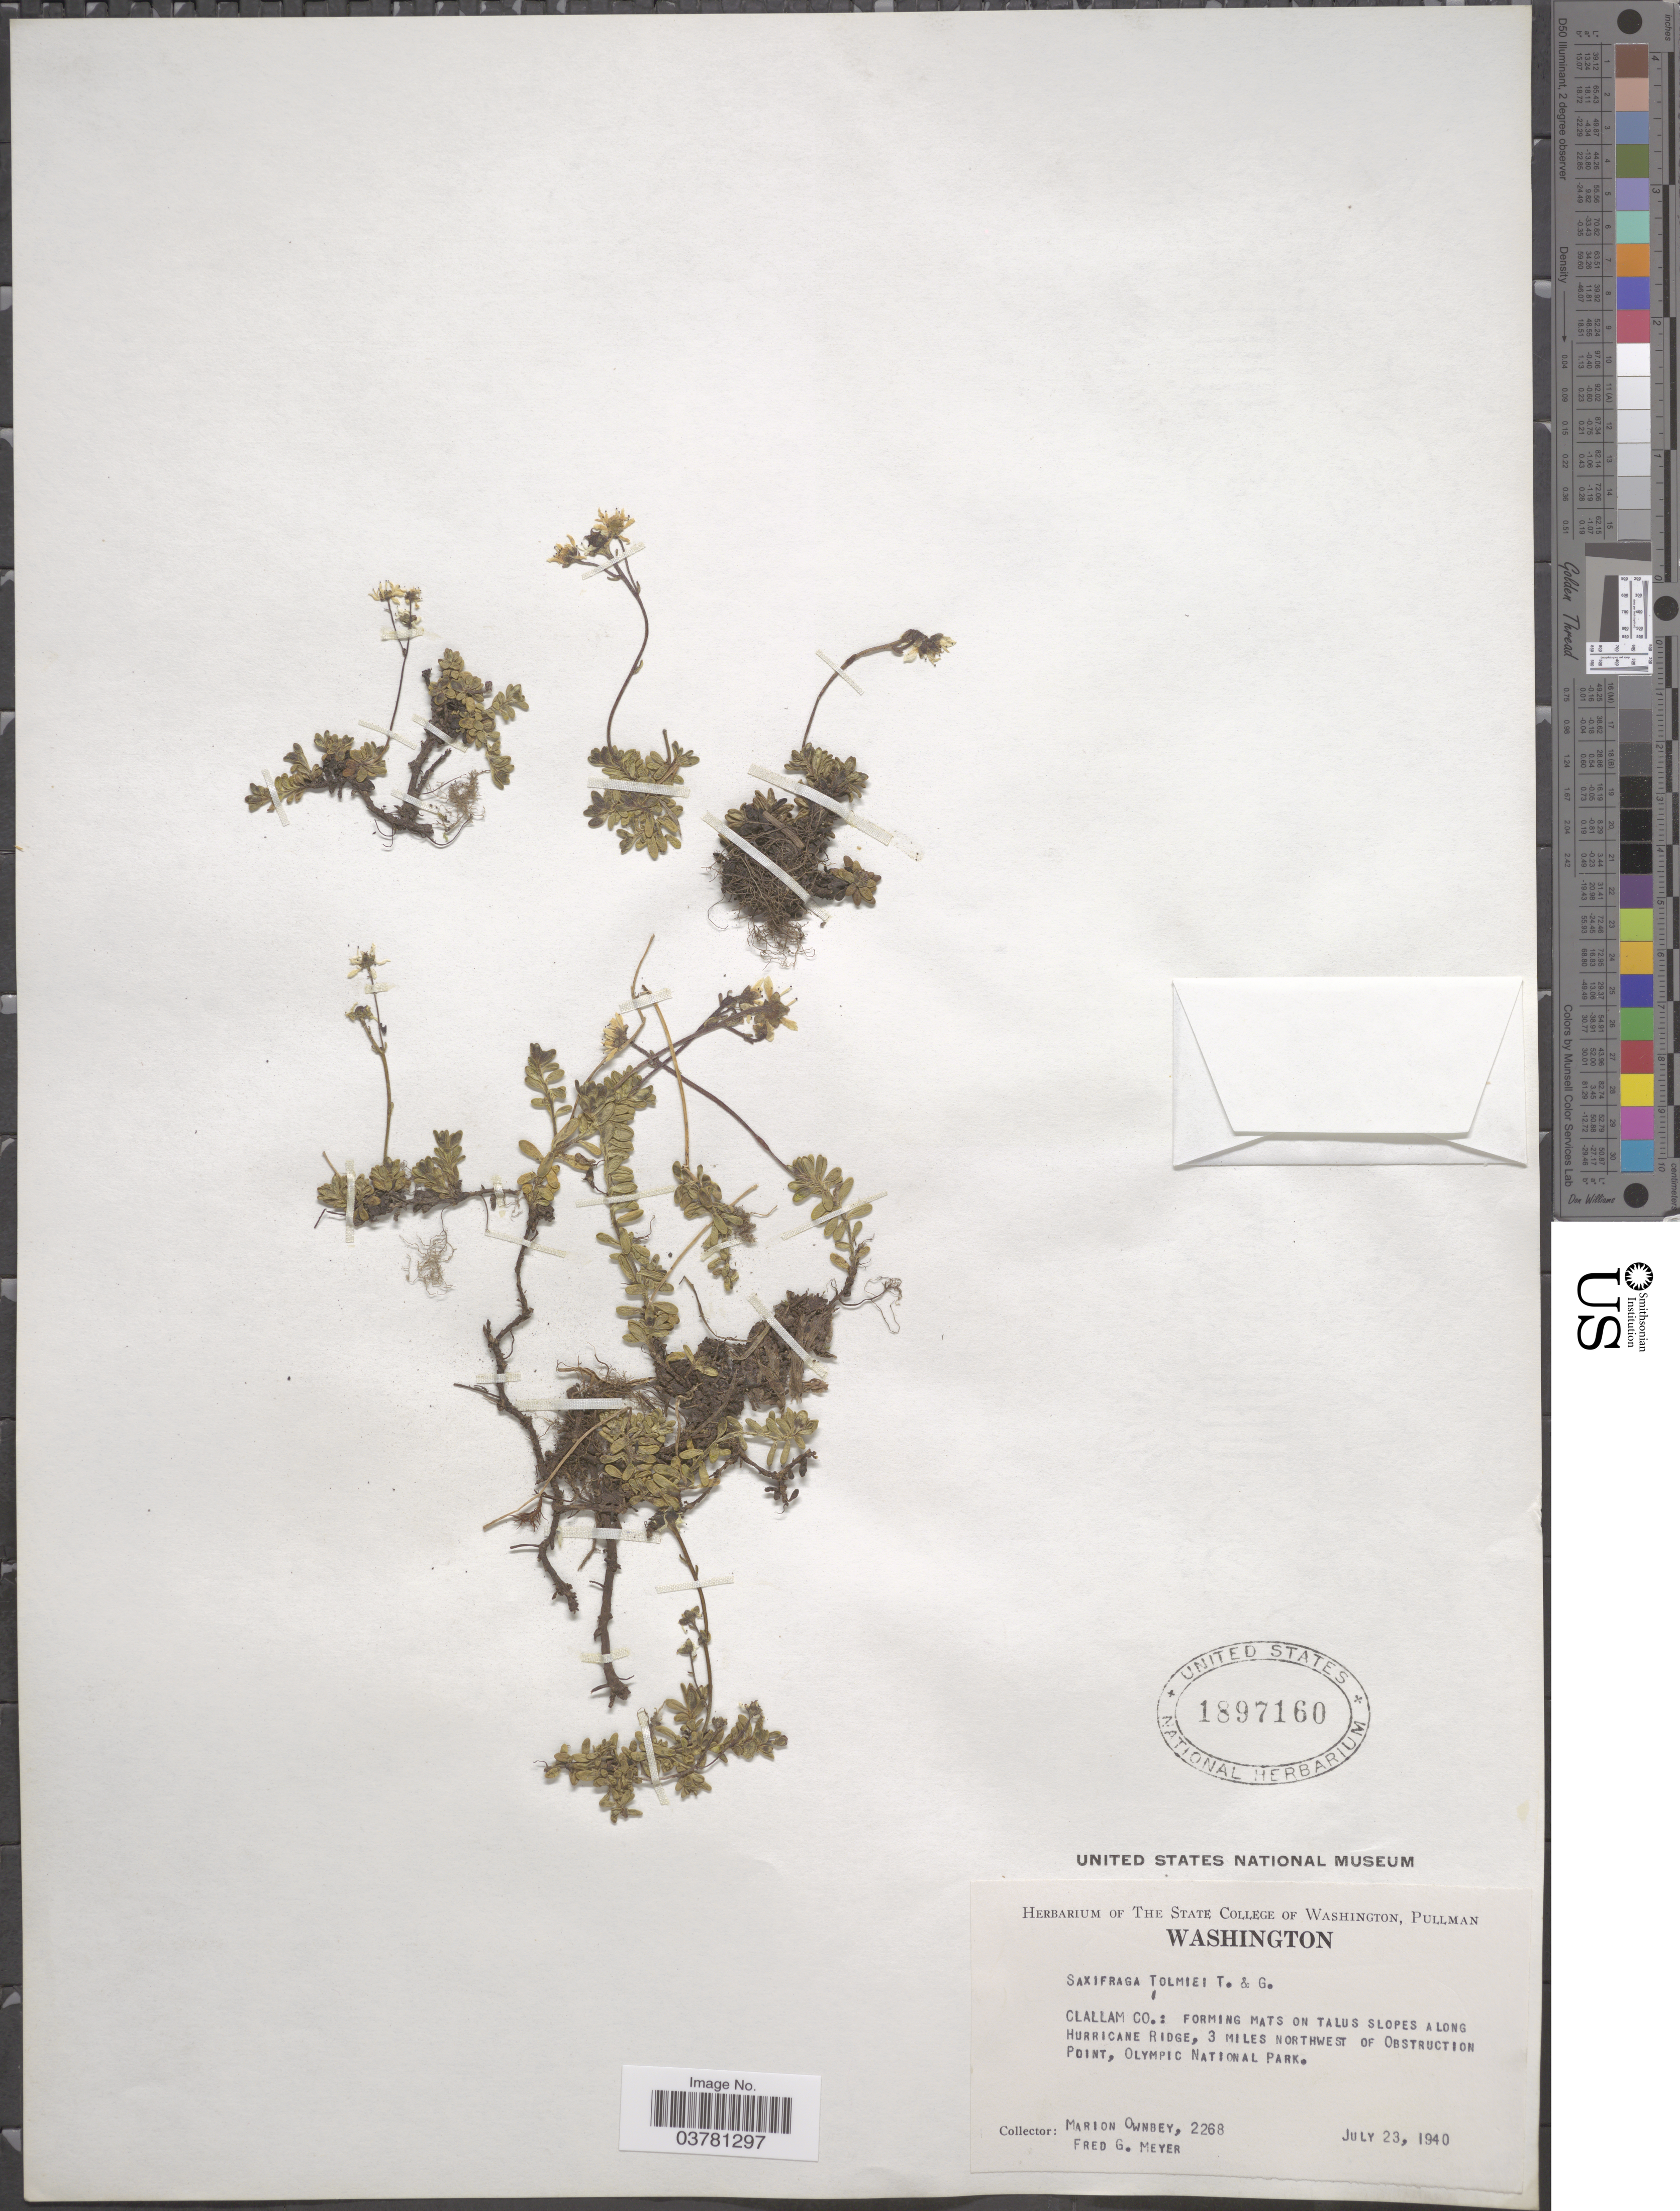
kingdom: Plantae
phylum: Tracheophyta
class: Magnoliopsida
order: Saxifragales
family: Saxifragaceae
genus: Micranthes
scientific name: Micranthes tolmiei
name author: (Torr. & A. Gray) Brouillet & Gornall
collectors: M. Ownbey & F. G. Meyer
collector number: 2268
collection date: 1940-07-23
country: United States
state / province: Washington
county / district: Clallam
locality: Clallam Co.: forming mats on talus slopes along Hurricane Ridge, 3 miles northwest of Obstruction Point, Olympic National Park.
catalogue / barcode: US 1897160